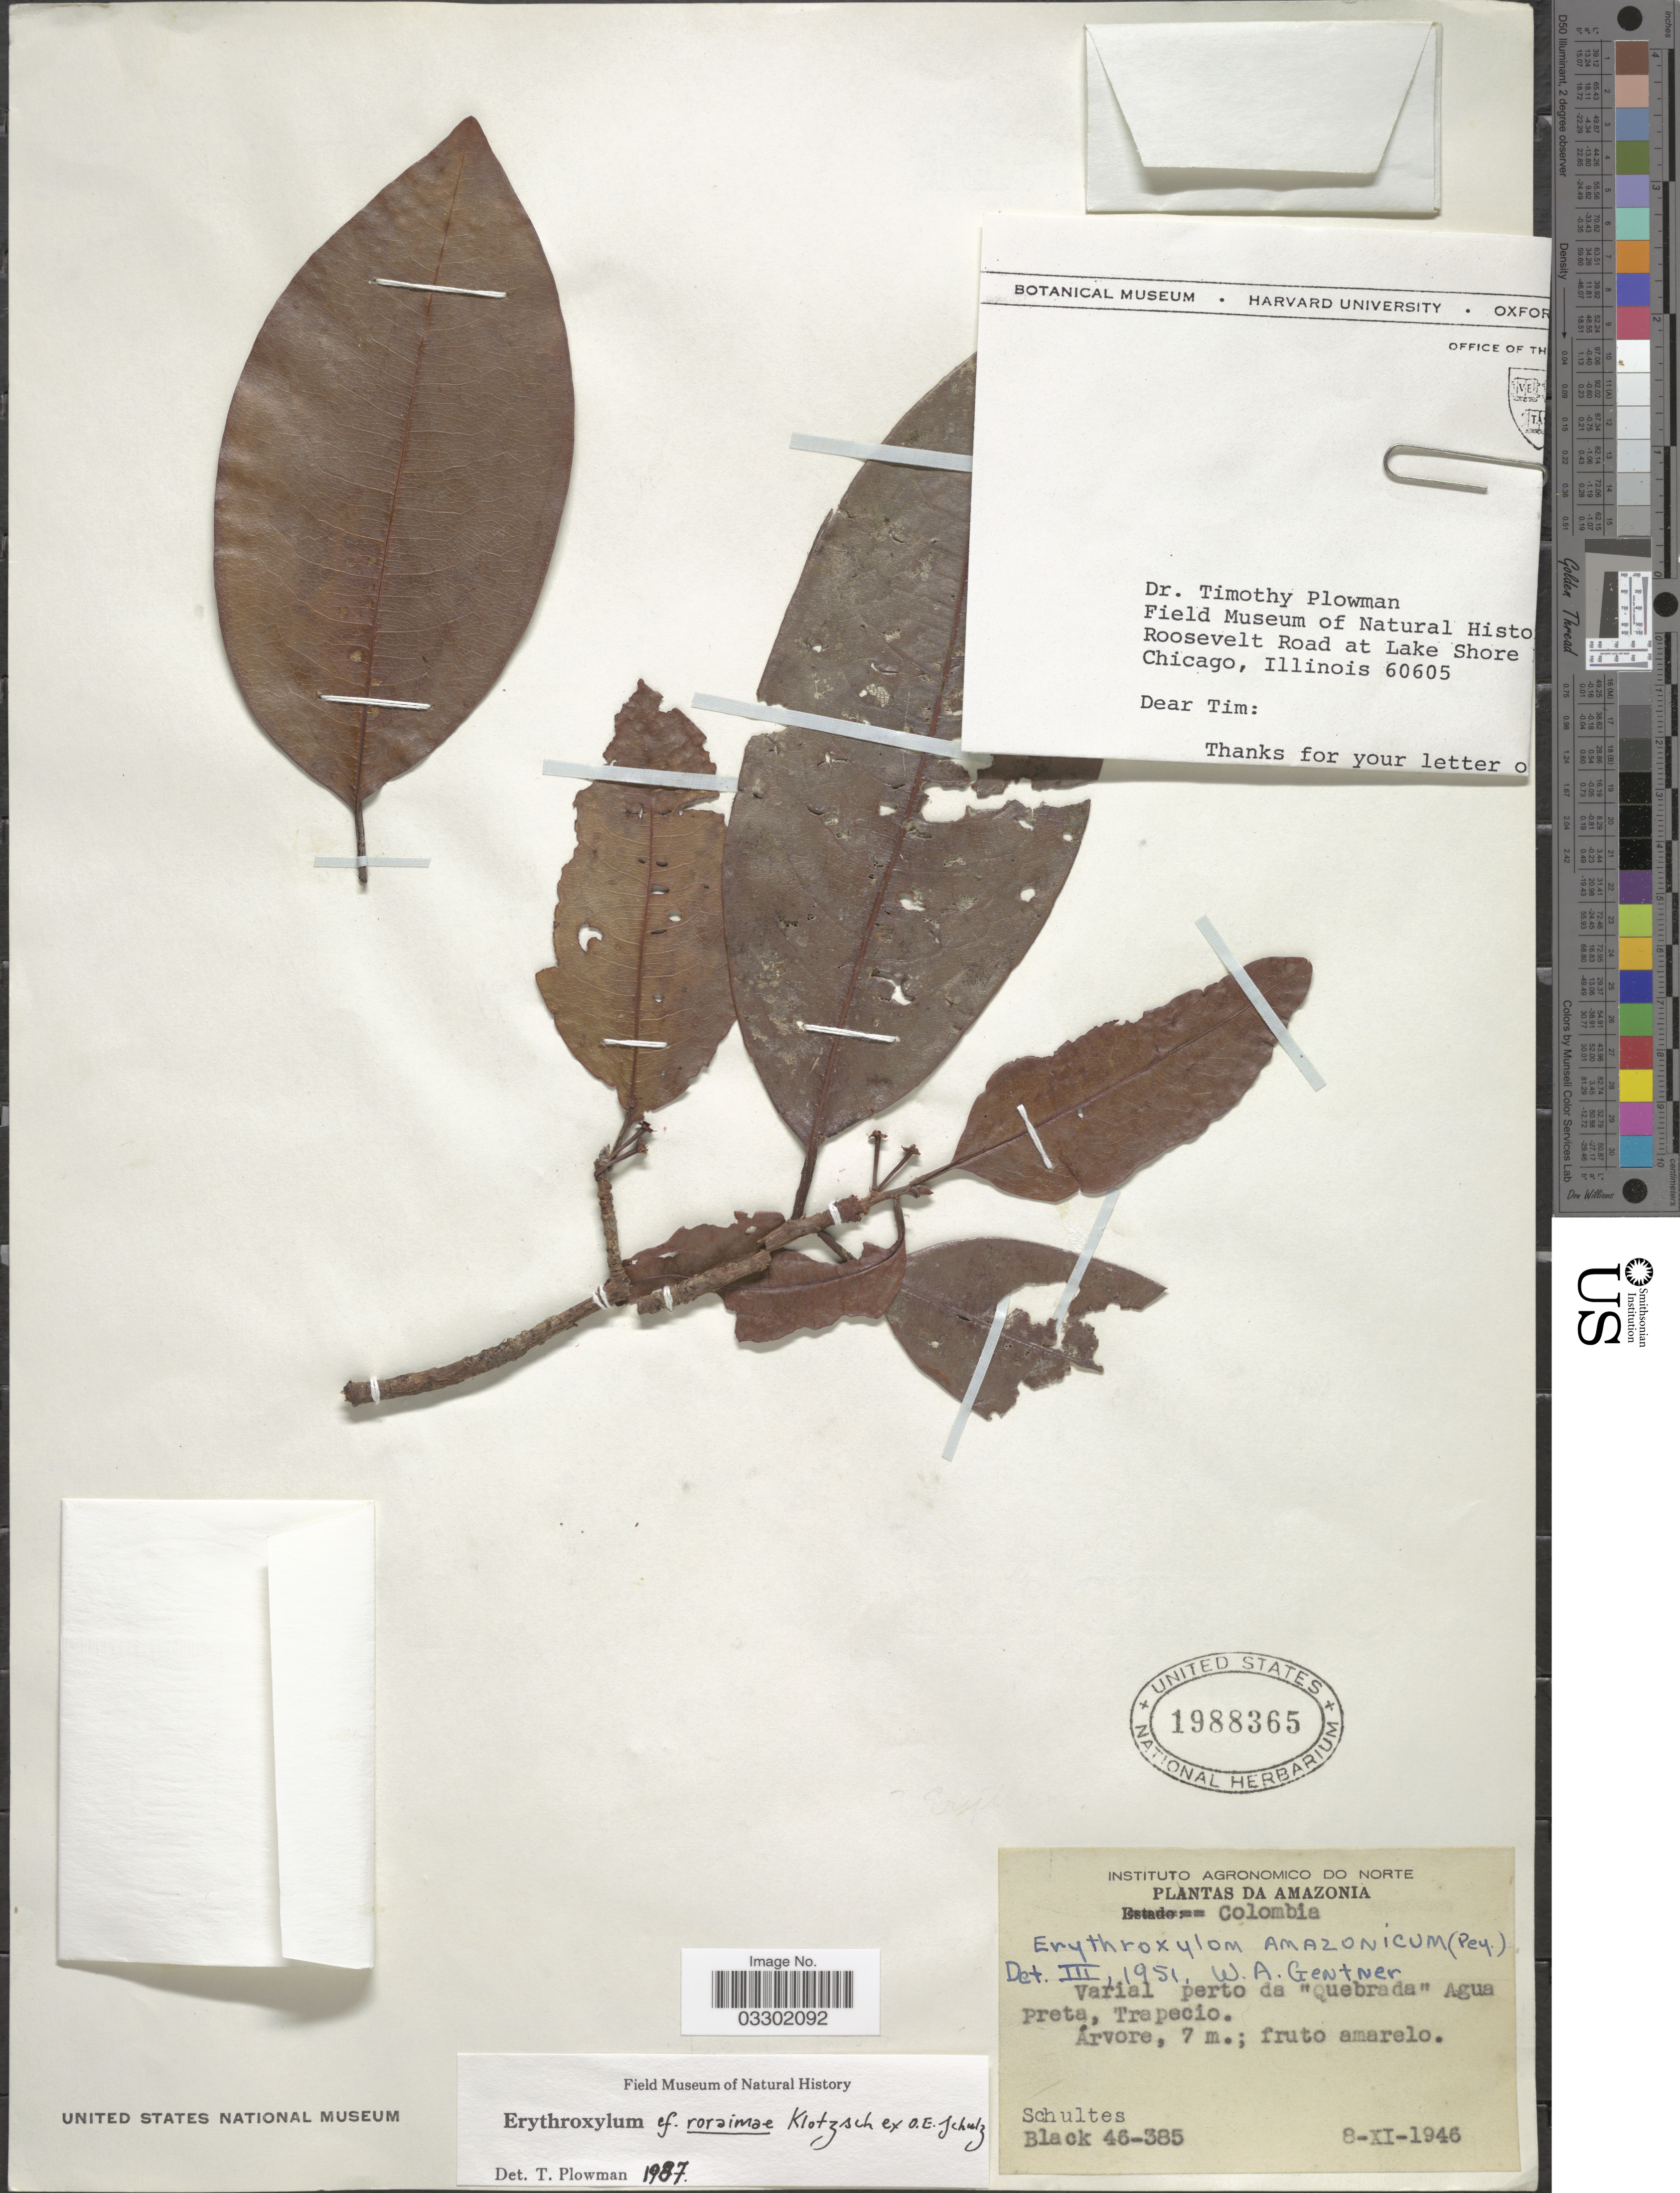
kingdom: Plantae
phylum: Tracheophyta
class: Magnoliopsida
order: Malpighiales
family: Erythroxylaceae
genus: Erythroxylum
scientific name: Erythroxylum roraimae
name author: Klotzsch ex O.E. Schulz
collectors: -- Schultes & -- Black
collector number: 46-385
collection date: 1946-11-08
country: Colombia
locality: Amazonia, Varial perto da "Quebrada" Agua Preta, Trapecio.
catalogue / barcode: US 1988365